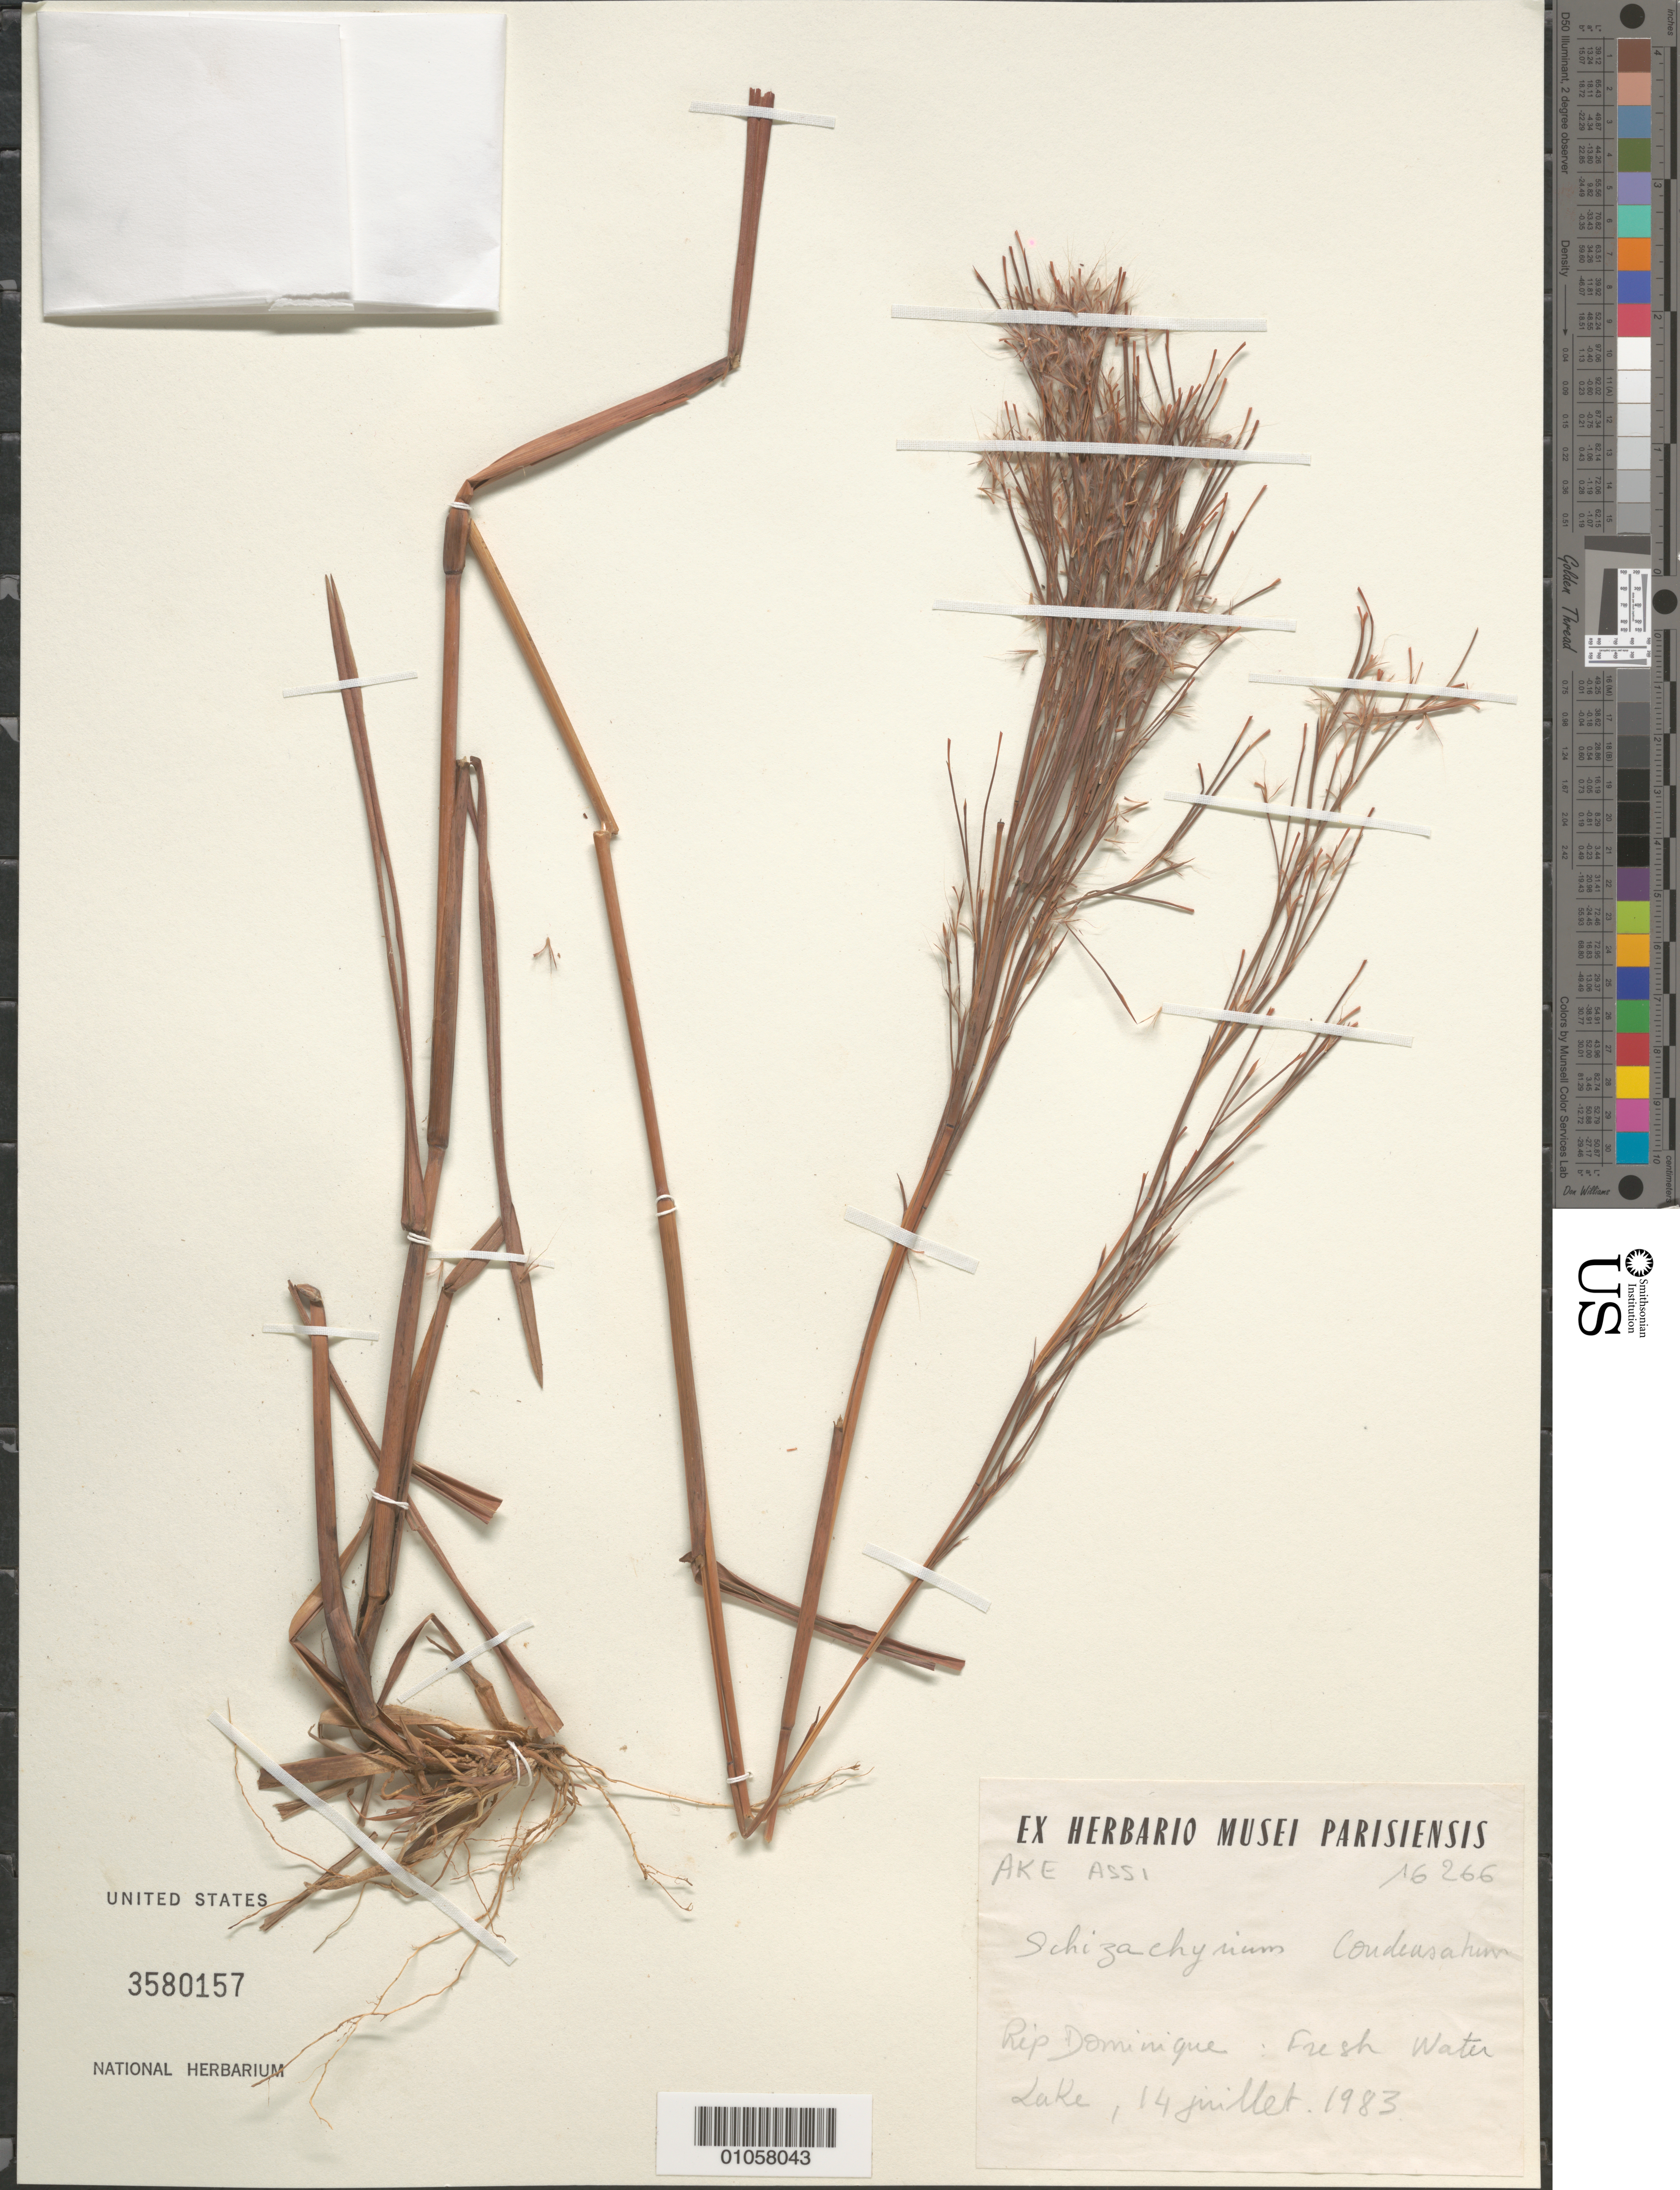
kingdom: Plantae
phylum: Tracheophyta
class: Liliopsida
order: Poales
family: Poaceae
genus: Schizachyrium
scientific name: Schizachyrium condensatum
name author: (Kunth) Nees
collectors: A. Ake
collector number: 16266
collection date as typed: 14 Jul 1983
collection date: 1983-07-14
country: Dominican Republic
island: Hispaniola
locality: Fresh Water Lake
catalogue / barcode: US 3580157